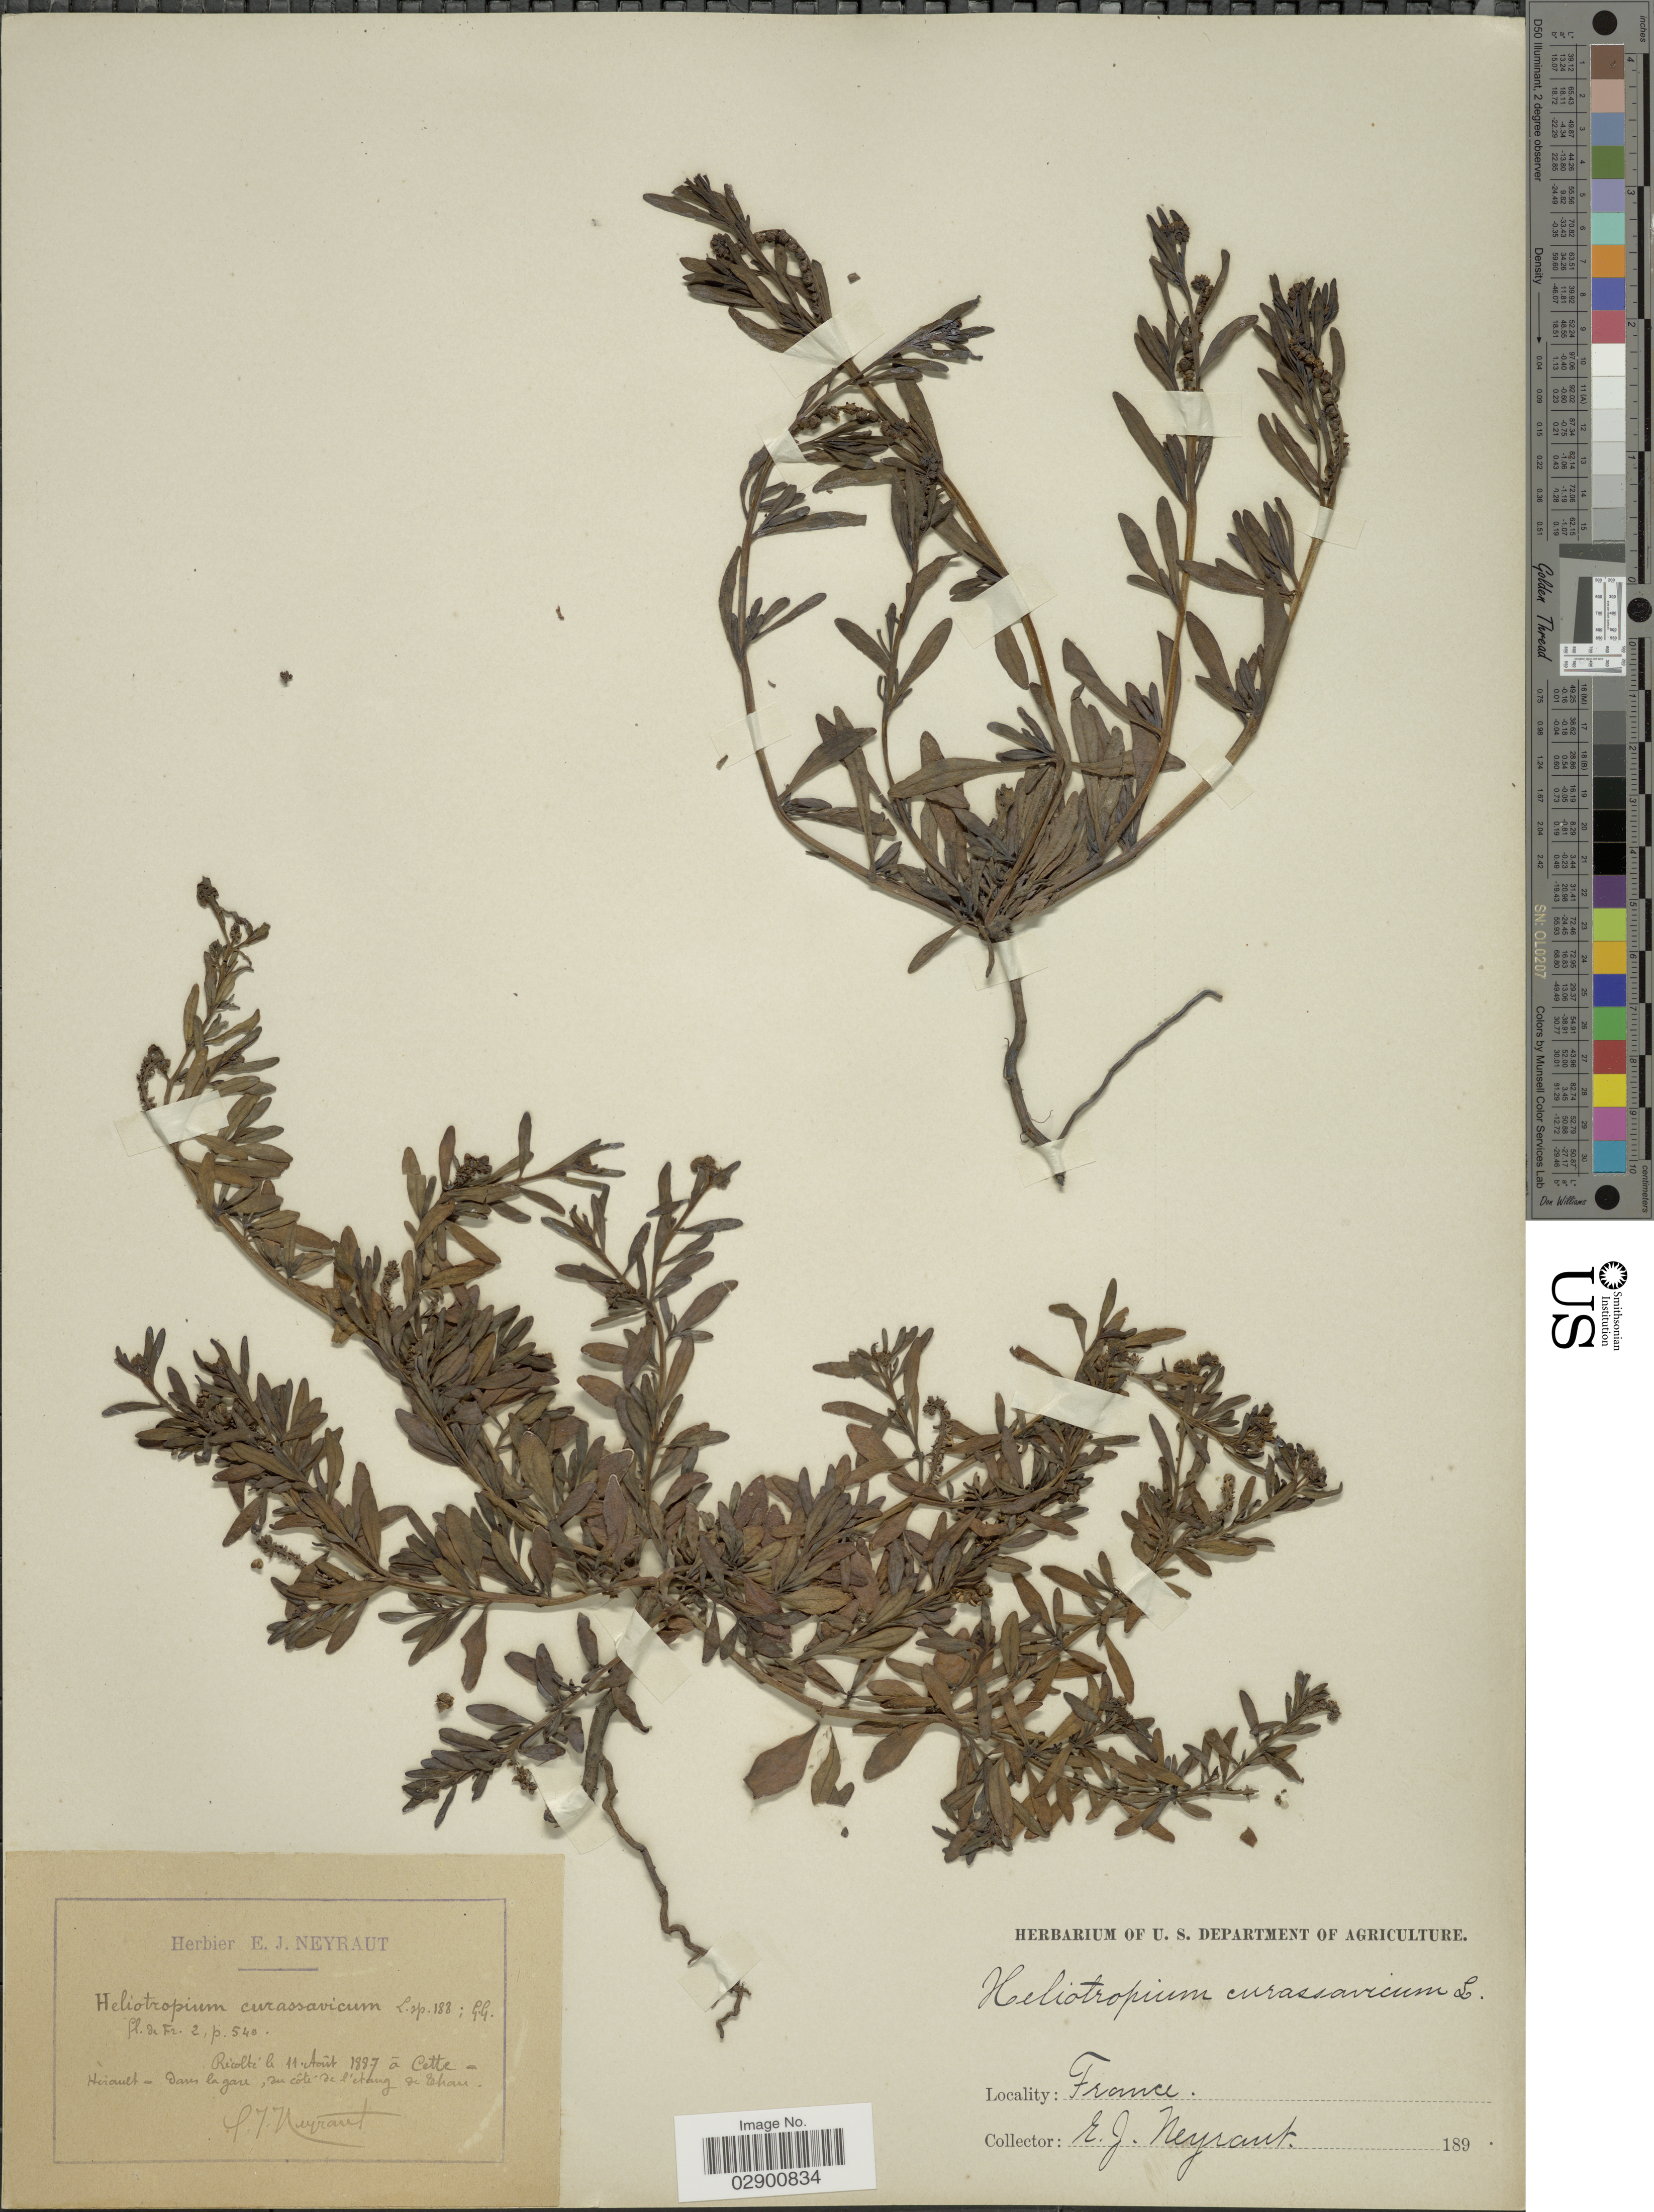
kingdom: Plantae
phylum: Tracheophyta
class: Magnoliopsida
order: Boraginales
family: Heliotropiaceae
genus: Heliotropium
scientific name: Heliotropium curassavicum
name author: L.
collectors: E. Neyraut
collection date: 1887-08-11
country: France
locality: Cette - Hérault.